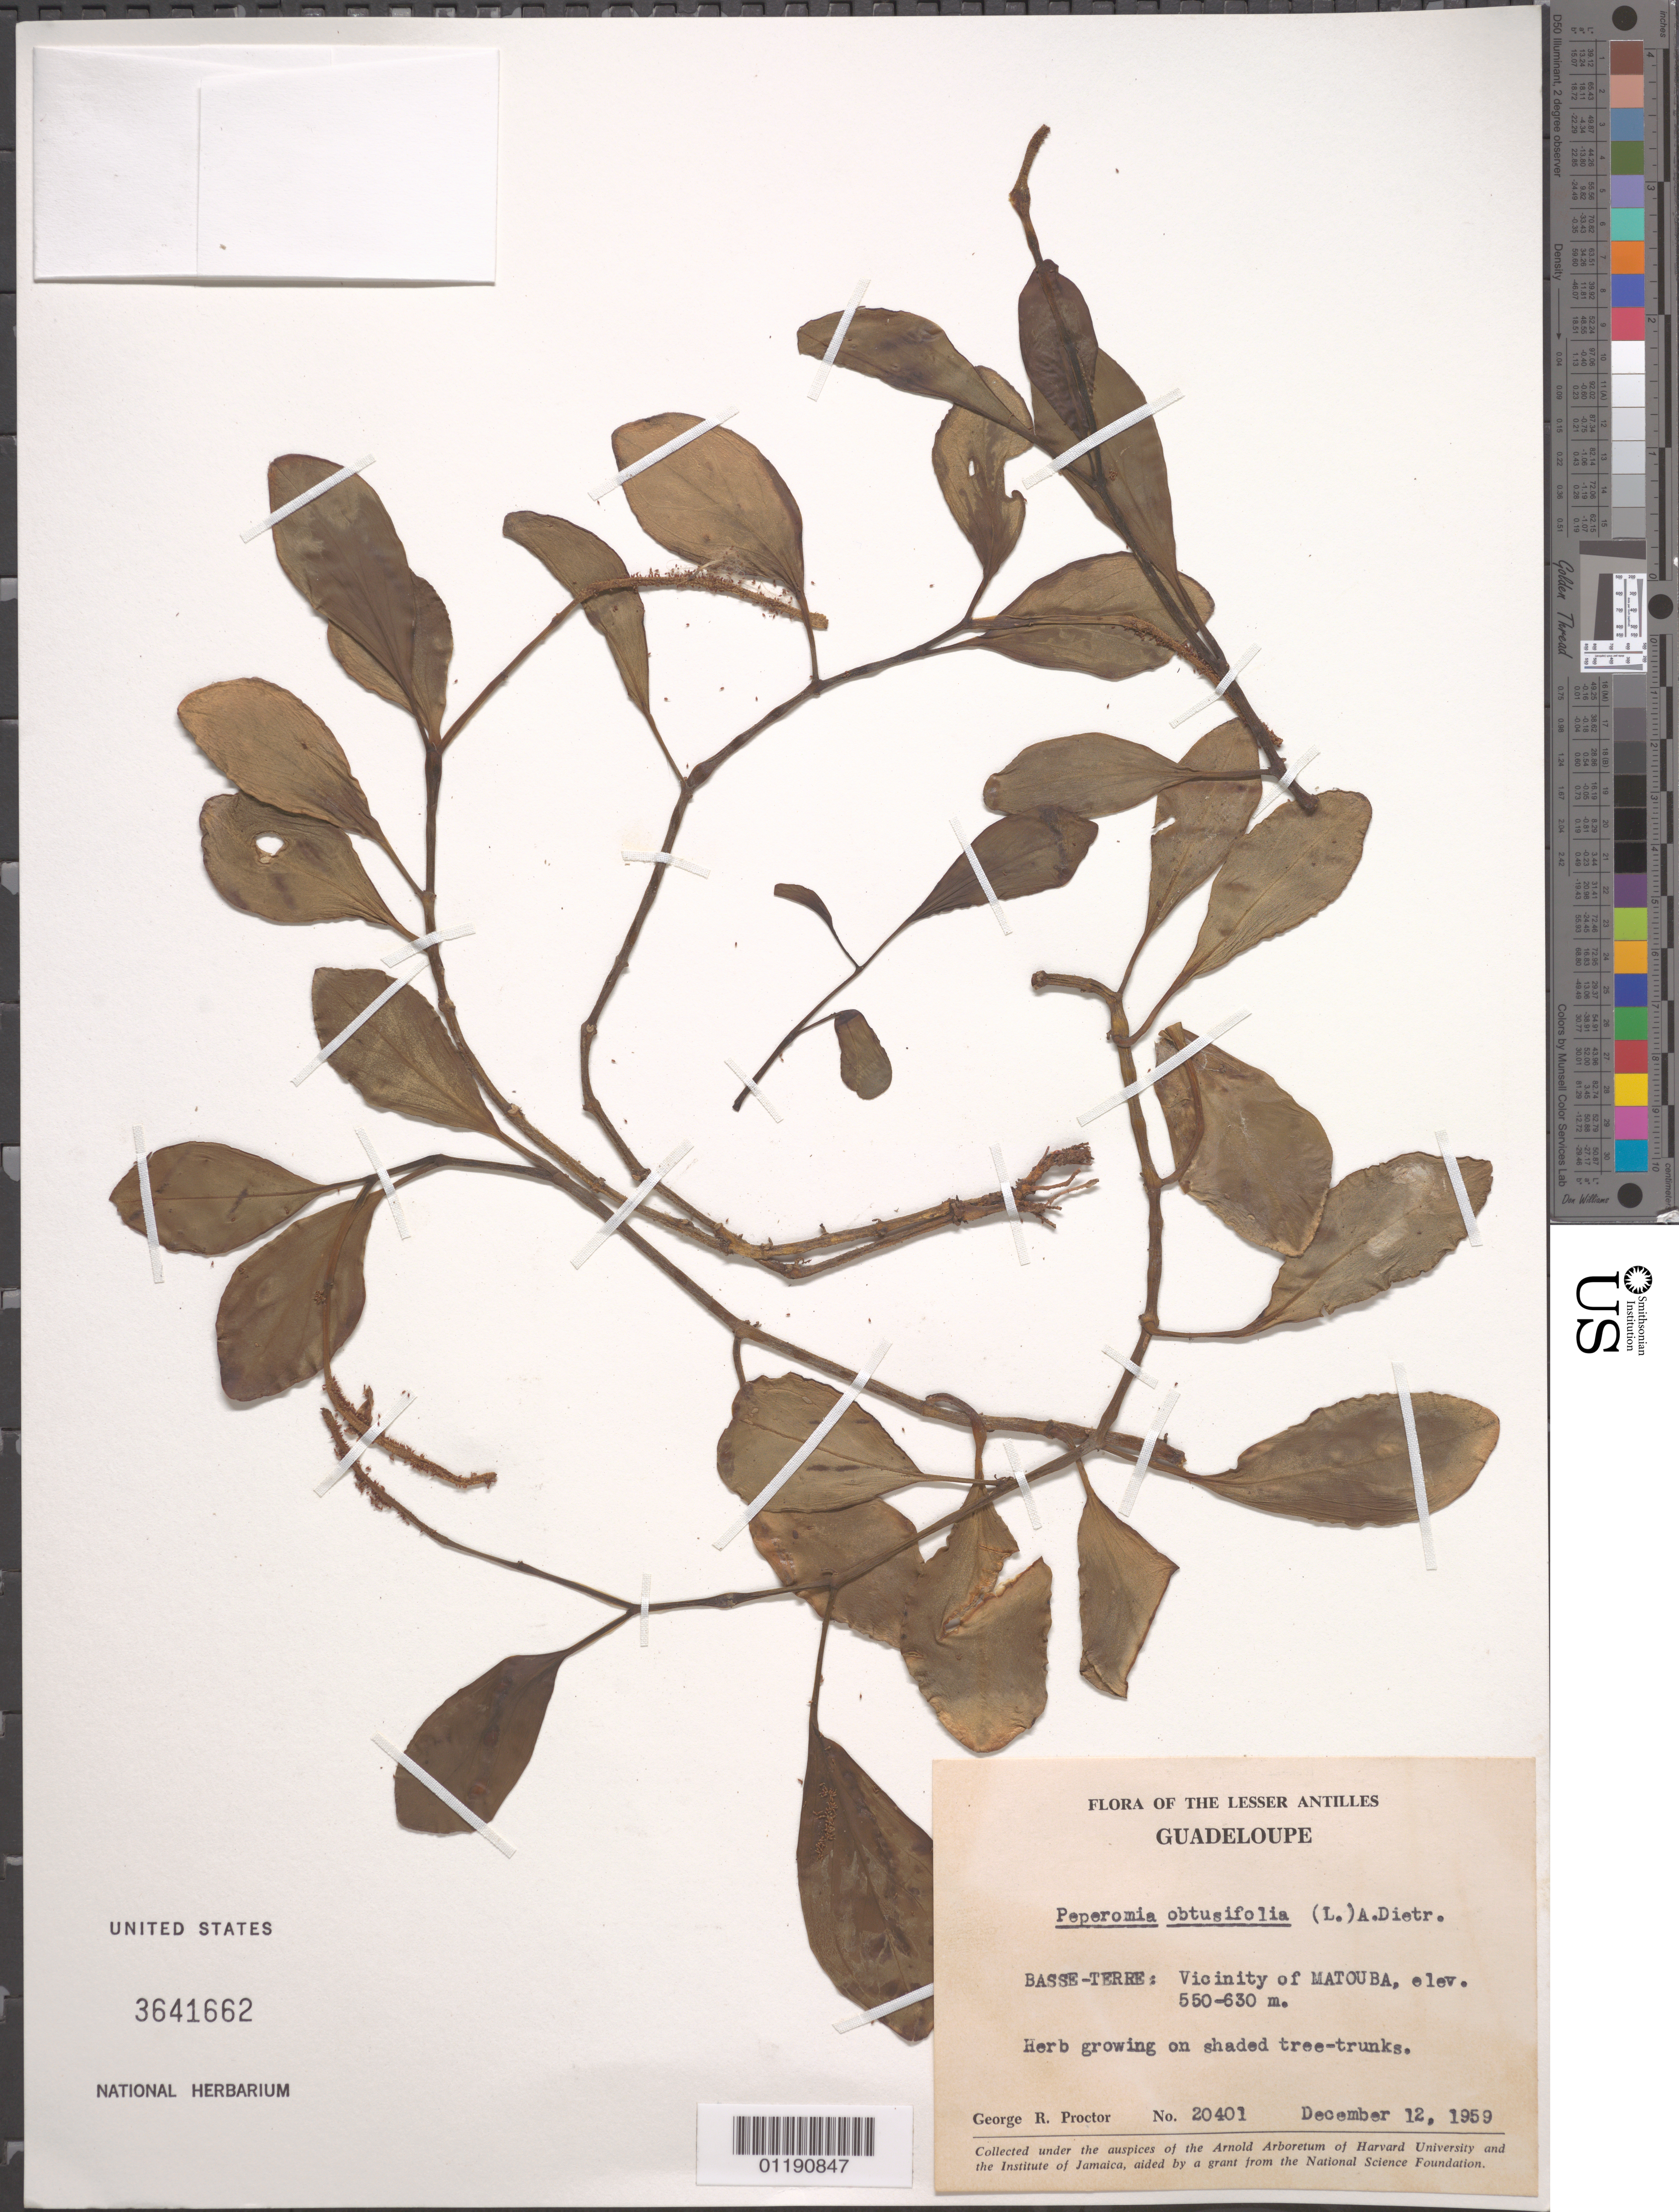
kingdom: Plantae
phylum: Tracheophyta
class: Magnoliopsida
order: Piperales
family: Piperaceae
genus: Peperomia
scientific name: Peperomia obtusifolia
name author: (L.) A. Dietr.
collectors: G. R. Proctor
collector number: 20401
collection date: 1960-12-12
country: Guadeloupe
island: Basse-Terre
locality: Basse-terre. Vicinity of Matouba.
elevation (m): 550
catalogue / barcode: US 3641662